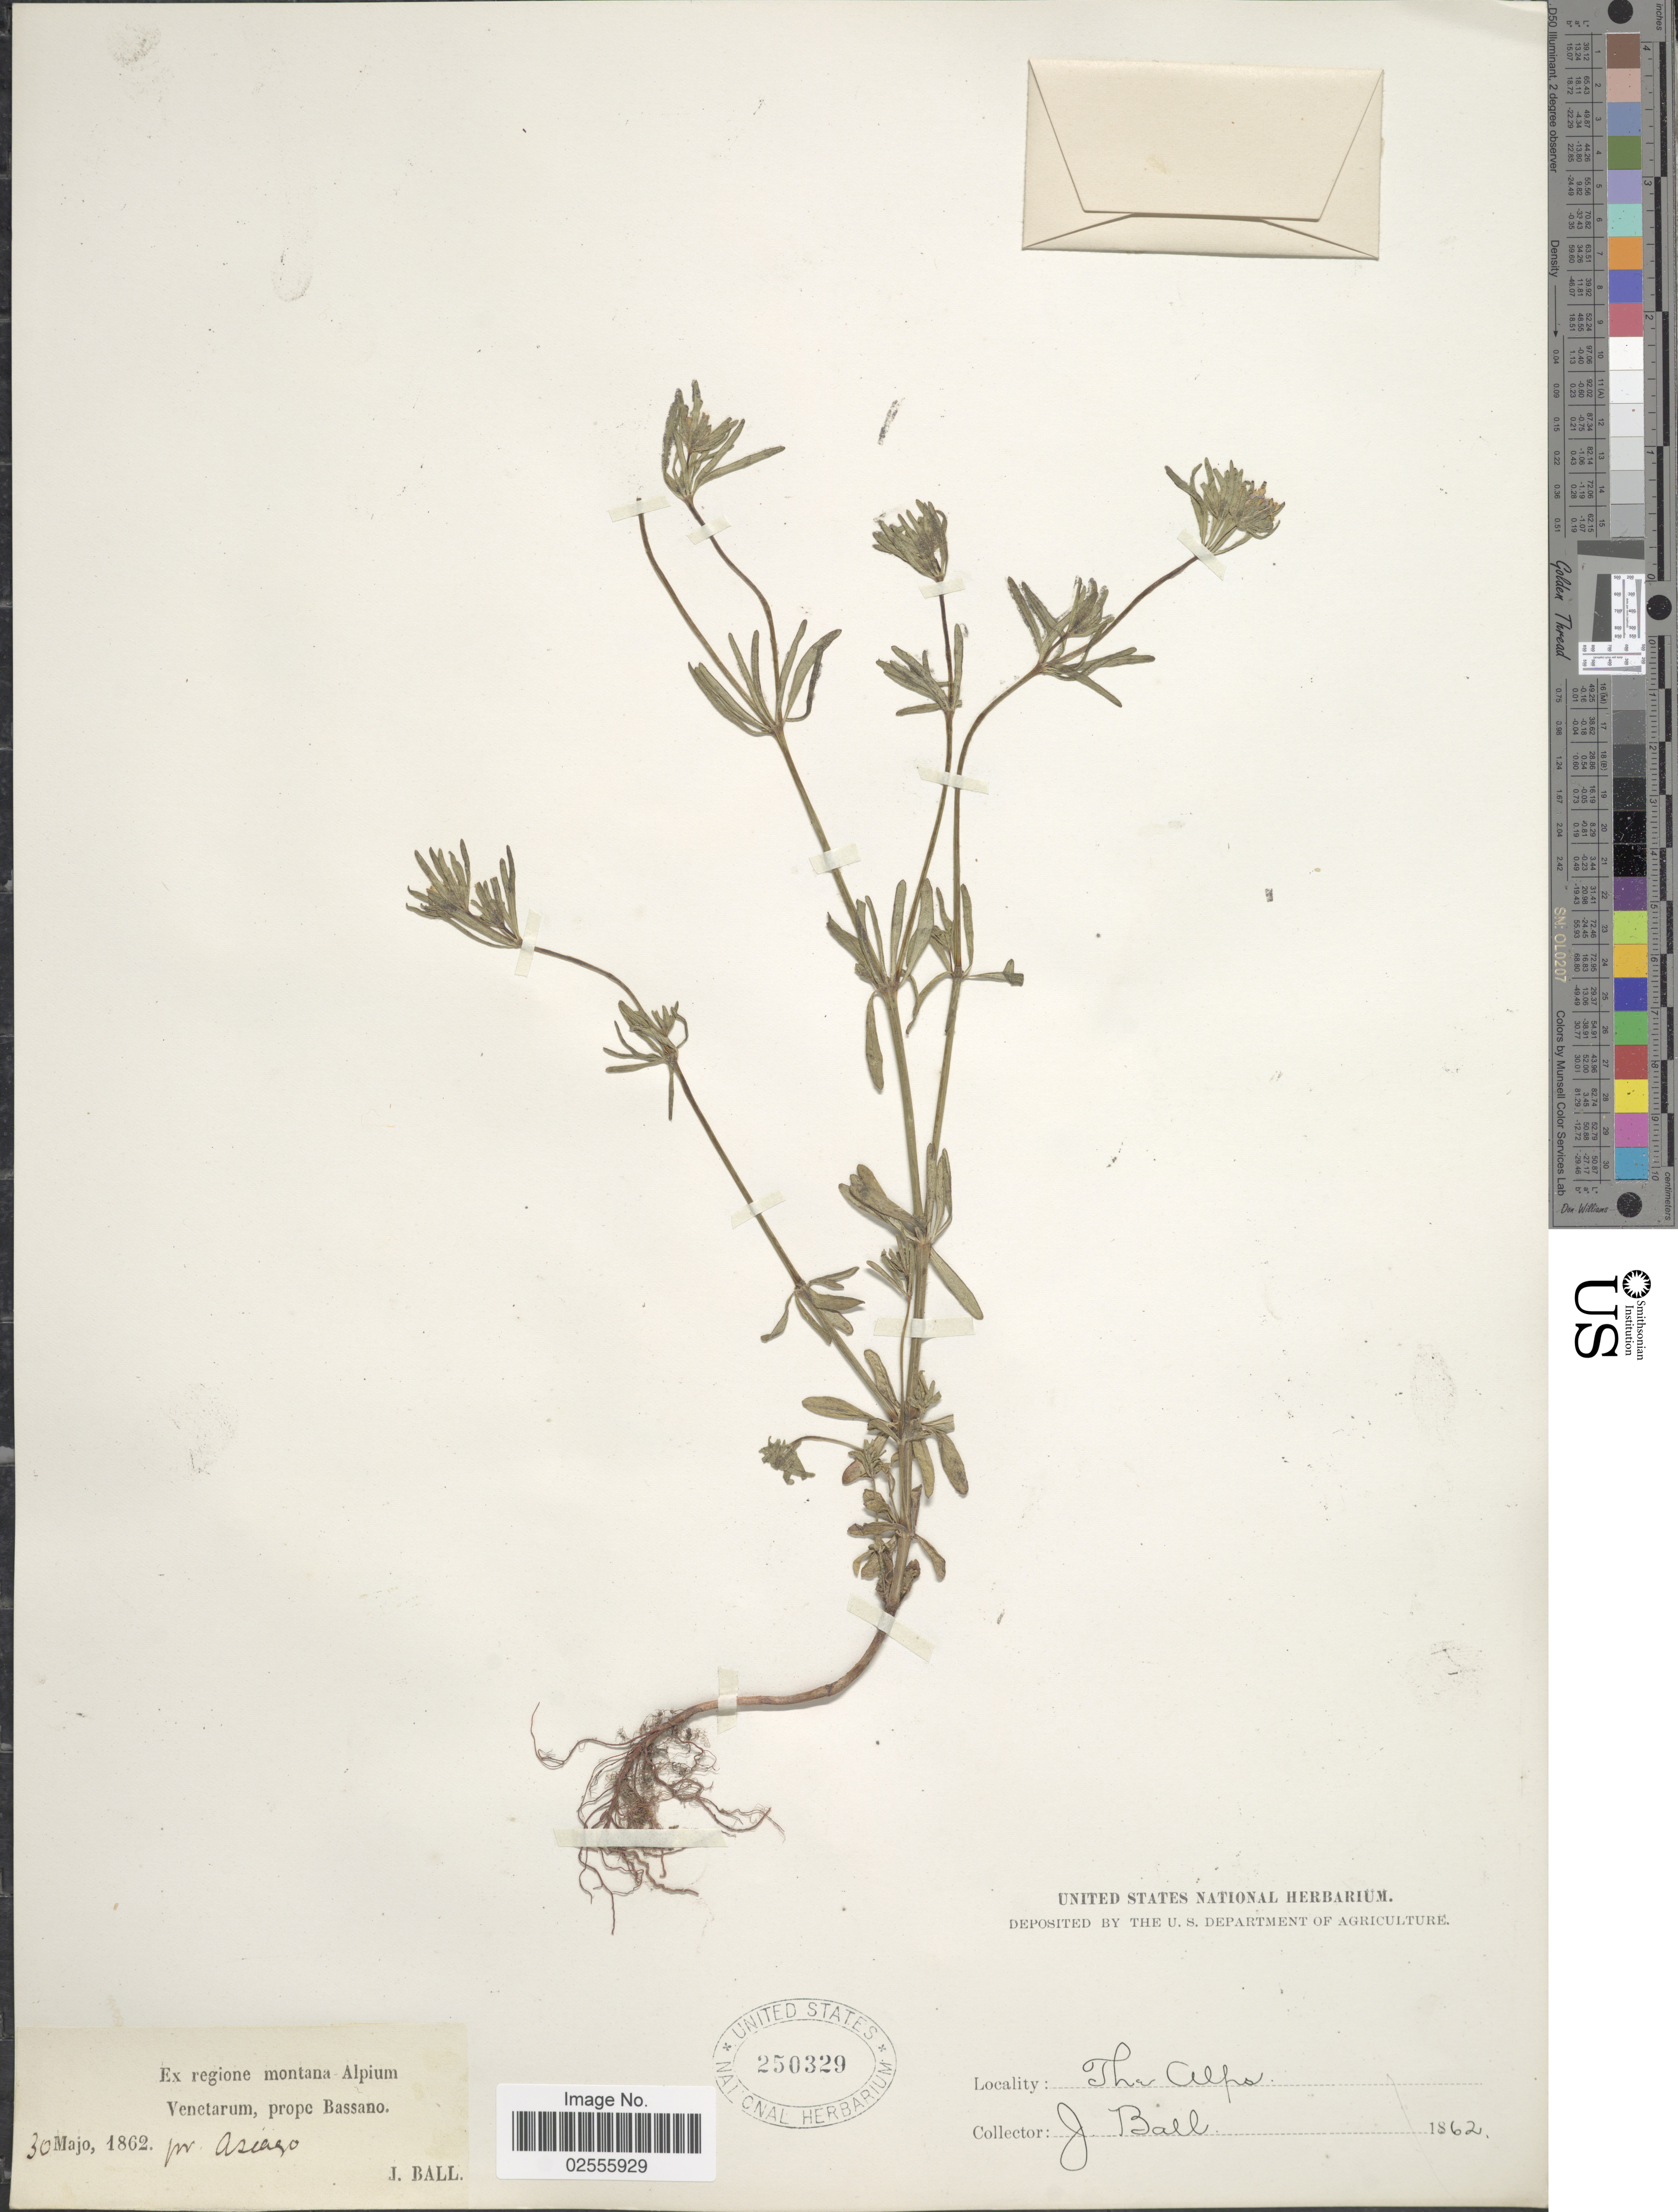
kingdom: Plantae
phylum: Tracheophyta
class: Magnoliopsida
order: Gentianales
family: Rubiaceae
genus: Asperula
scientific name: Asperula sp.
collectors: J. Ball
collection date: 1862-05-30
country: Italy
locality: Ex regione montana Alpium Venetarum, prope Bassano, pr. Asiago, The Alps.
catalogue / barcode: US 250329